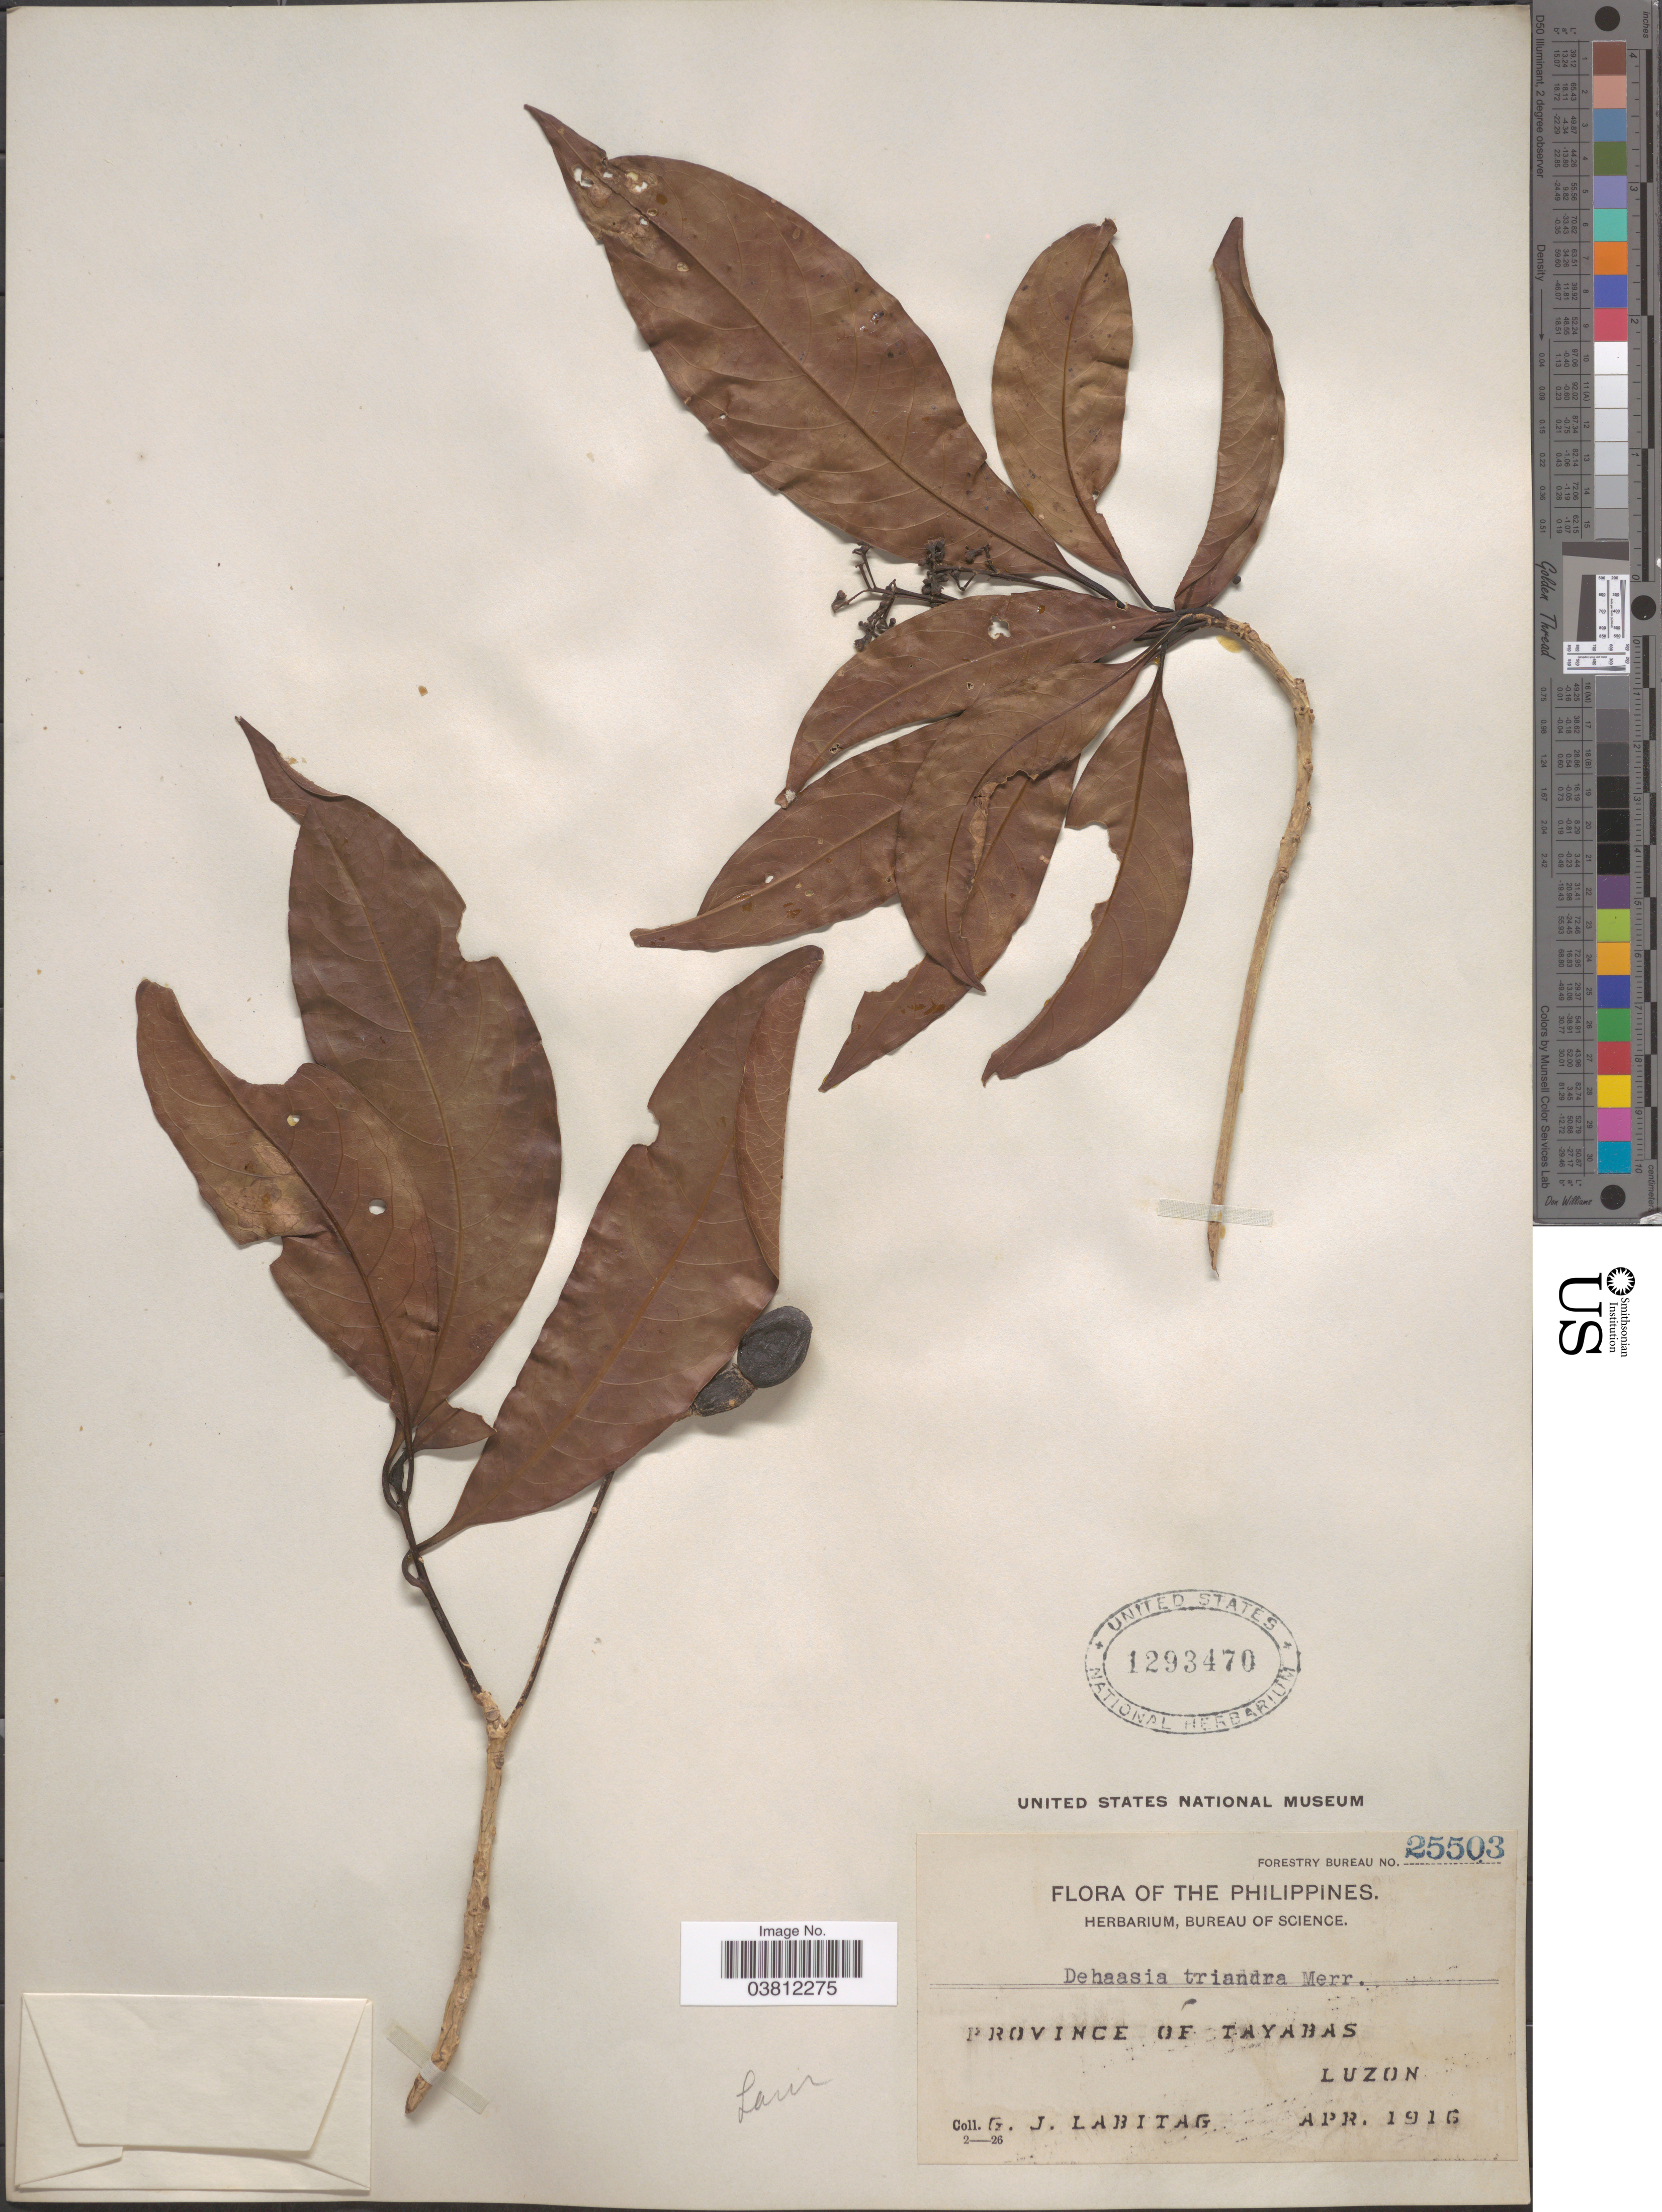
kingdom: Plantae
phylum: Tracheophyta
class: Magnoliopsida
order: Laurales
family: Lauraceae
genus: Dehaasia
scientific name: Dehaasia triandra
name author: Merr.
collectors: G. Labitag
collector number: Forestry Bureau 25503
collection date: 1916-04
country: Philippines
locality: Province of Tayabas. Luzon.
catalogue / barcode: US 1293470